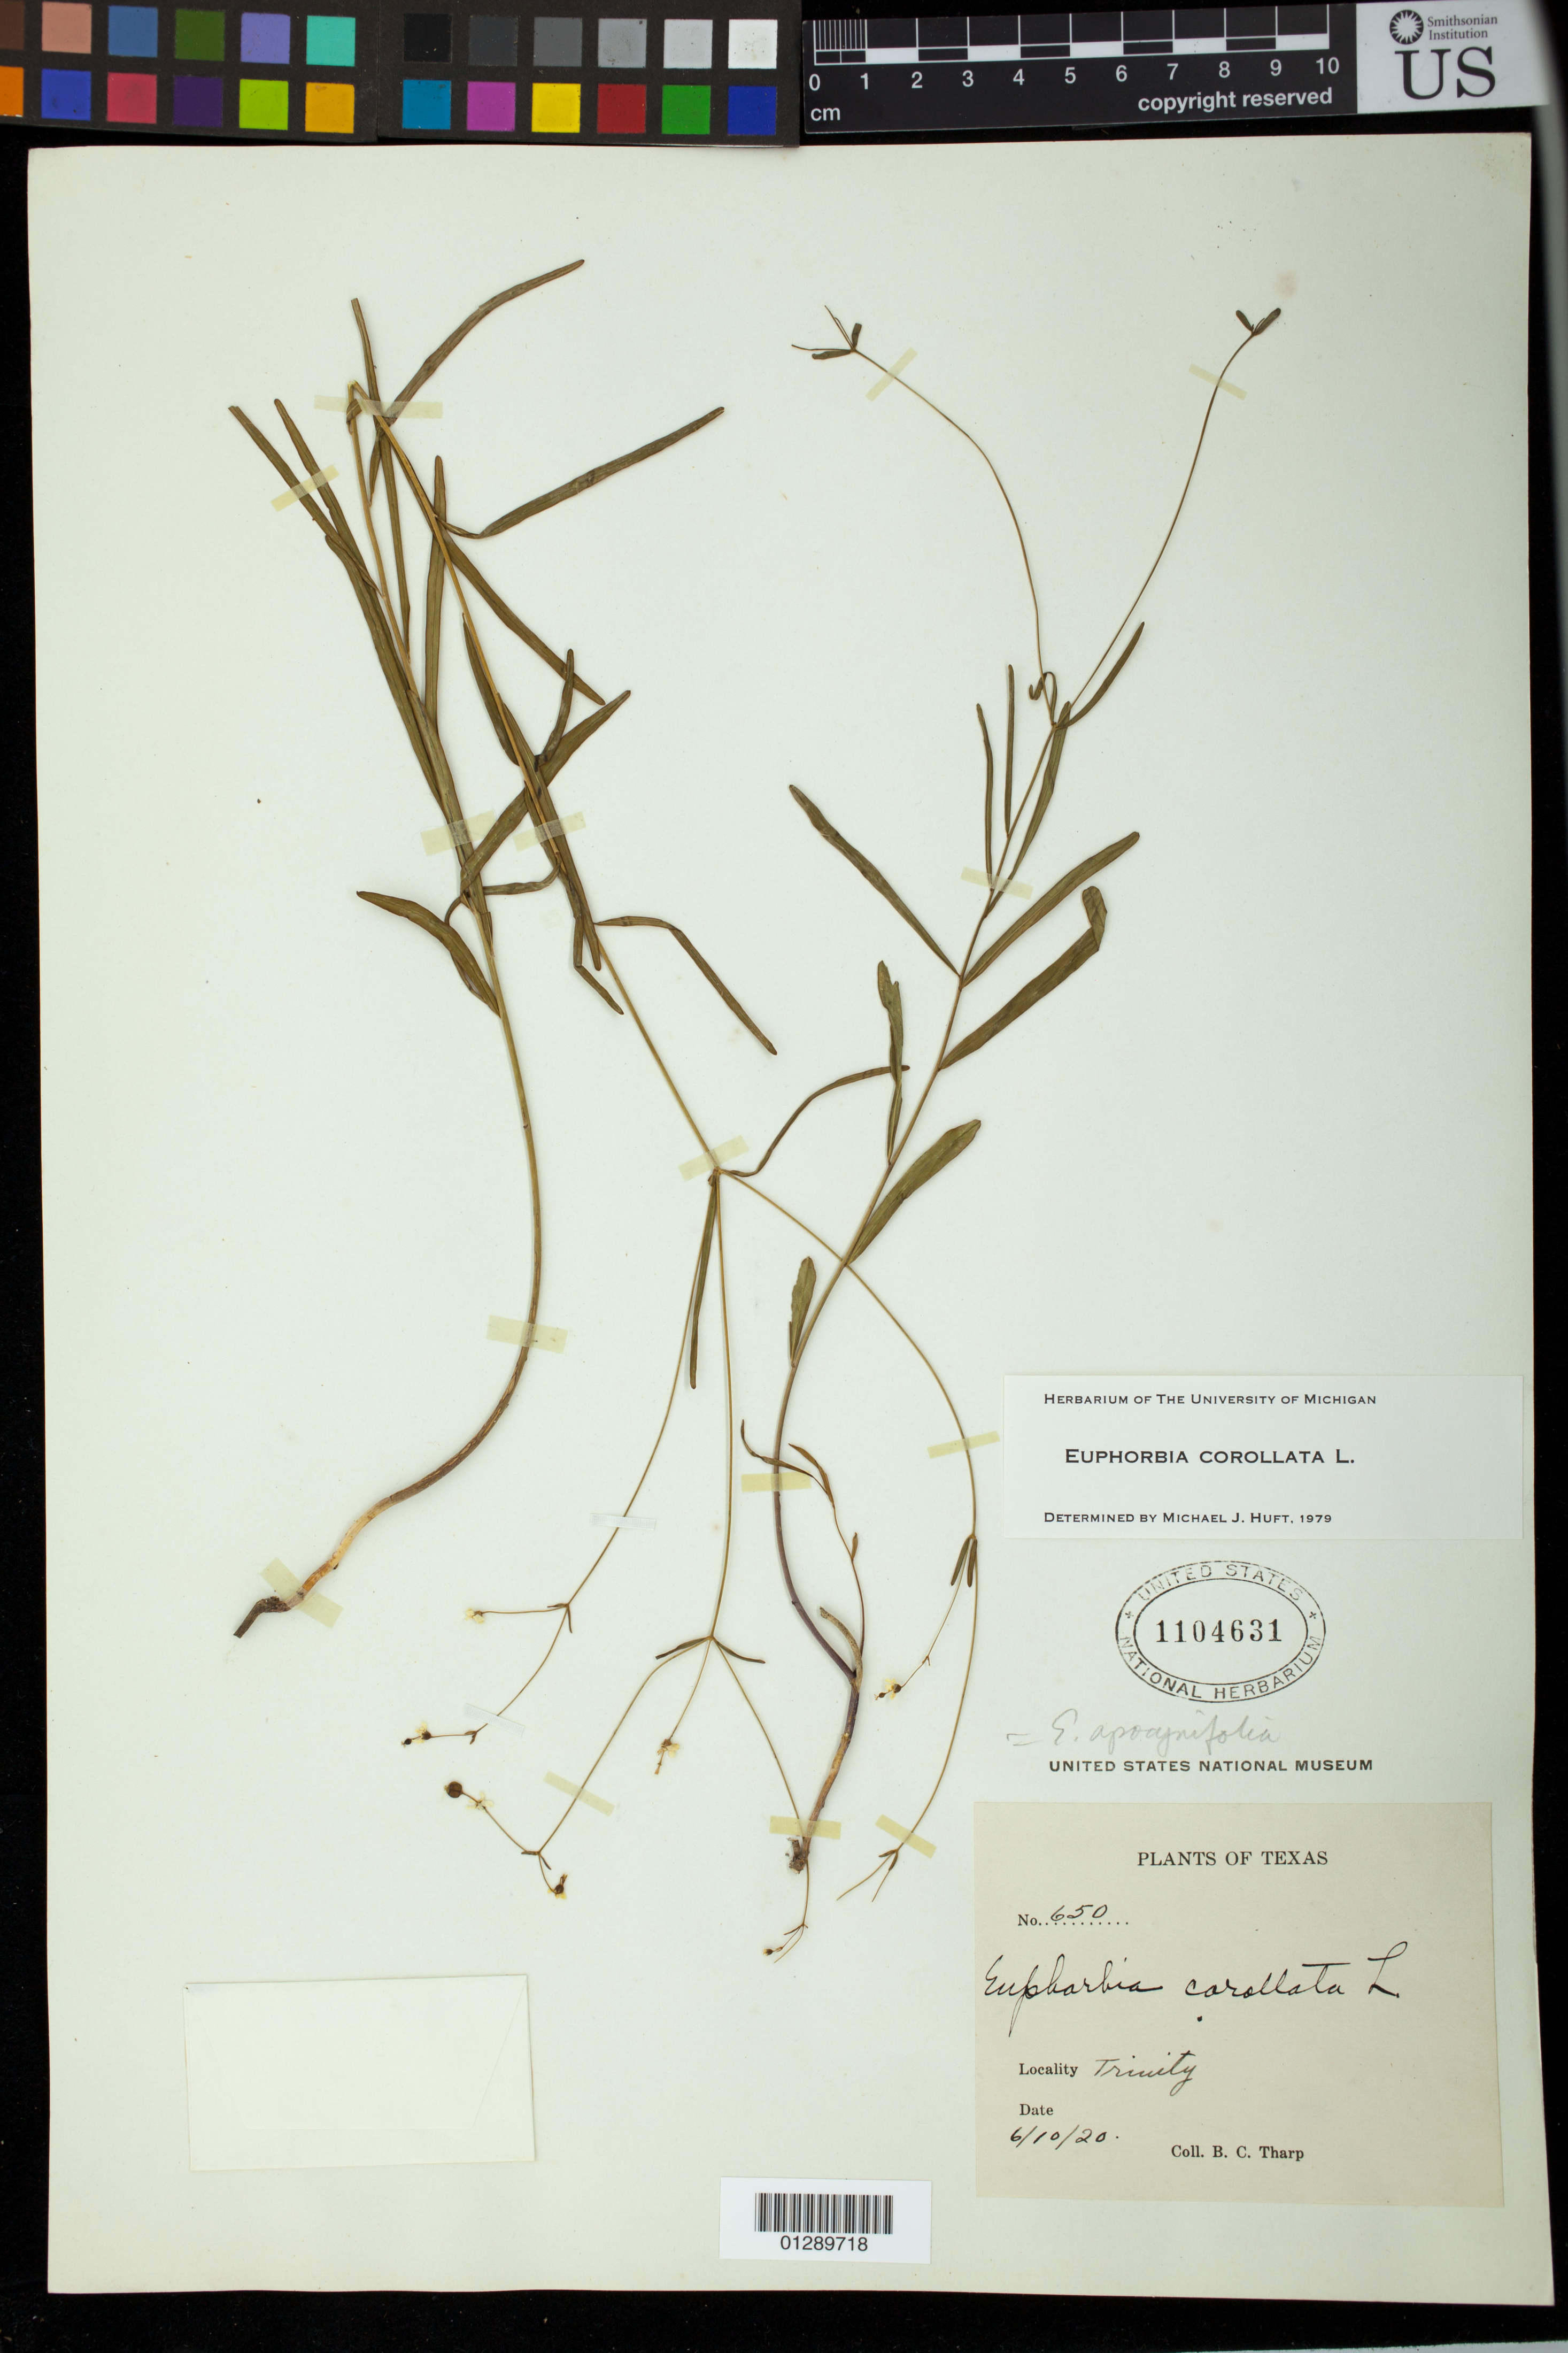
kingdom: Plantae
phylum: Tracheophyta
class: Magnoliopsida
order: Malpighiales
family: Euphorbiaceae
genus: Euphorbia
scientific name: Euphorbia corollata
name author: L.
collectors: B. C. Tharp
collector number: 650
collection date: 1920-06-10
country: United States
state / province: Texas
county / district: Trinity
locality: Trinity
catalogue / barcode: US 1104631